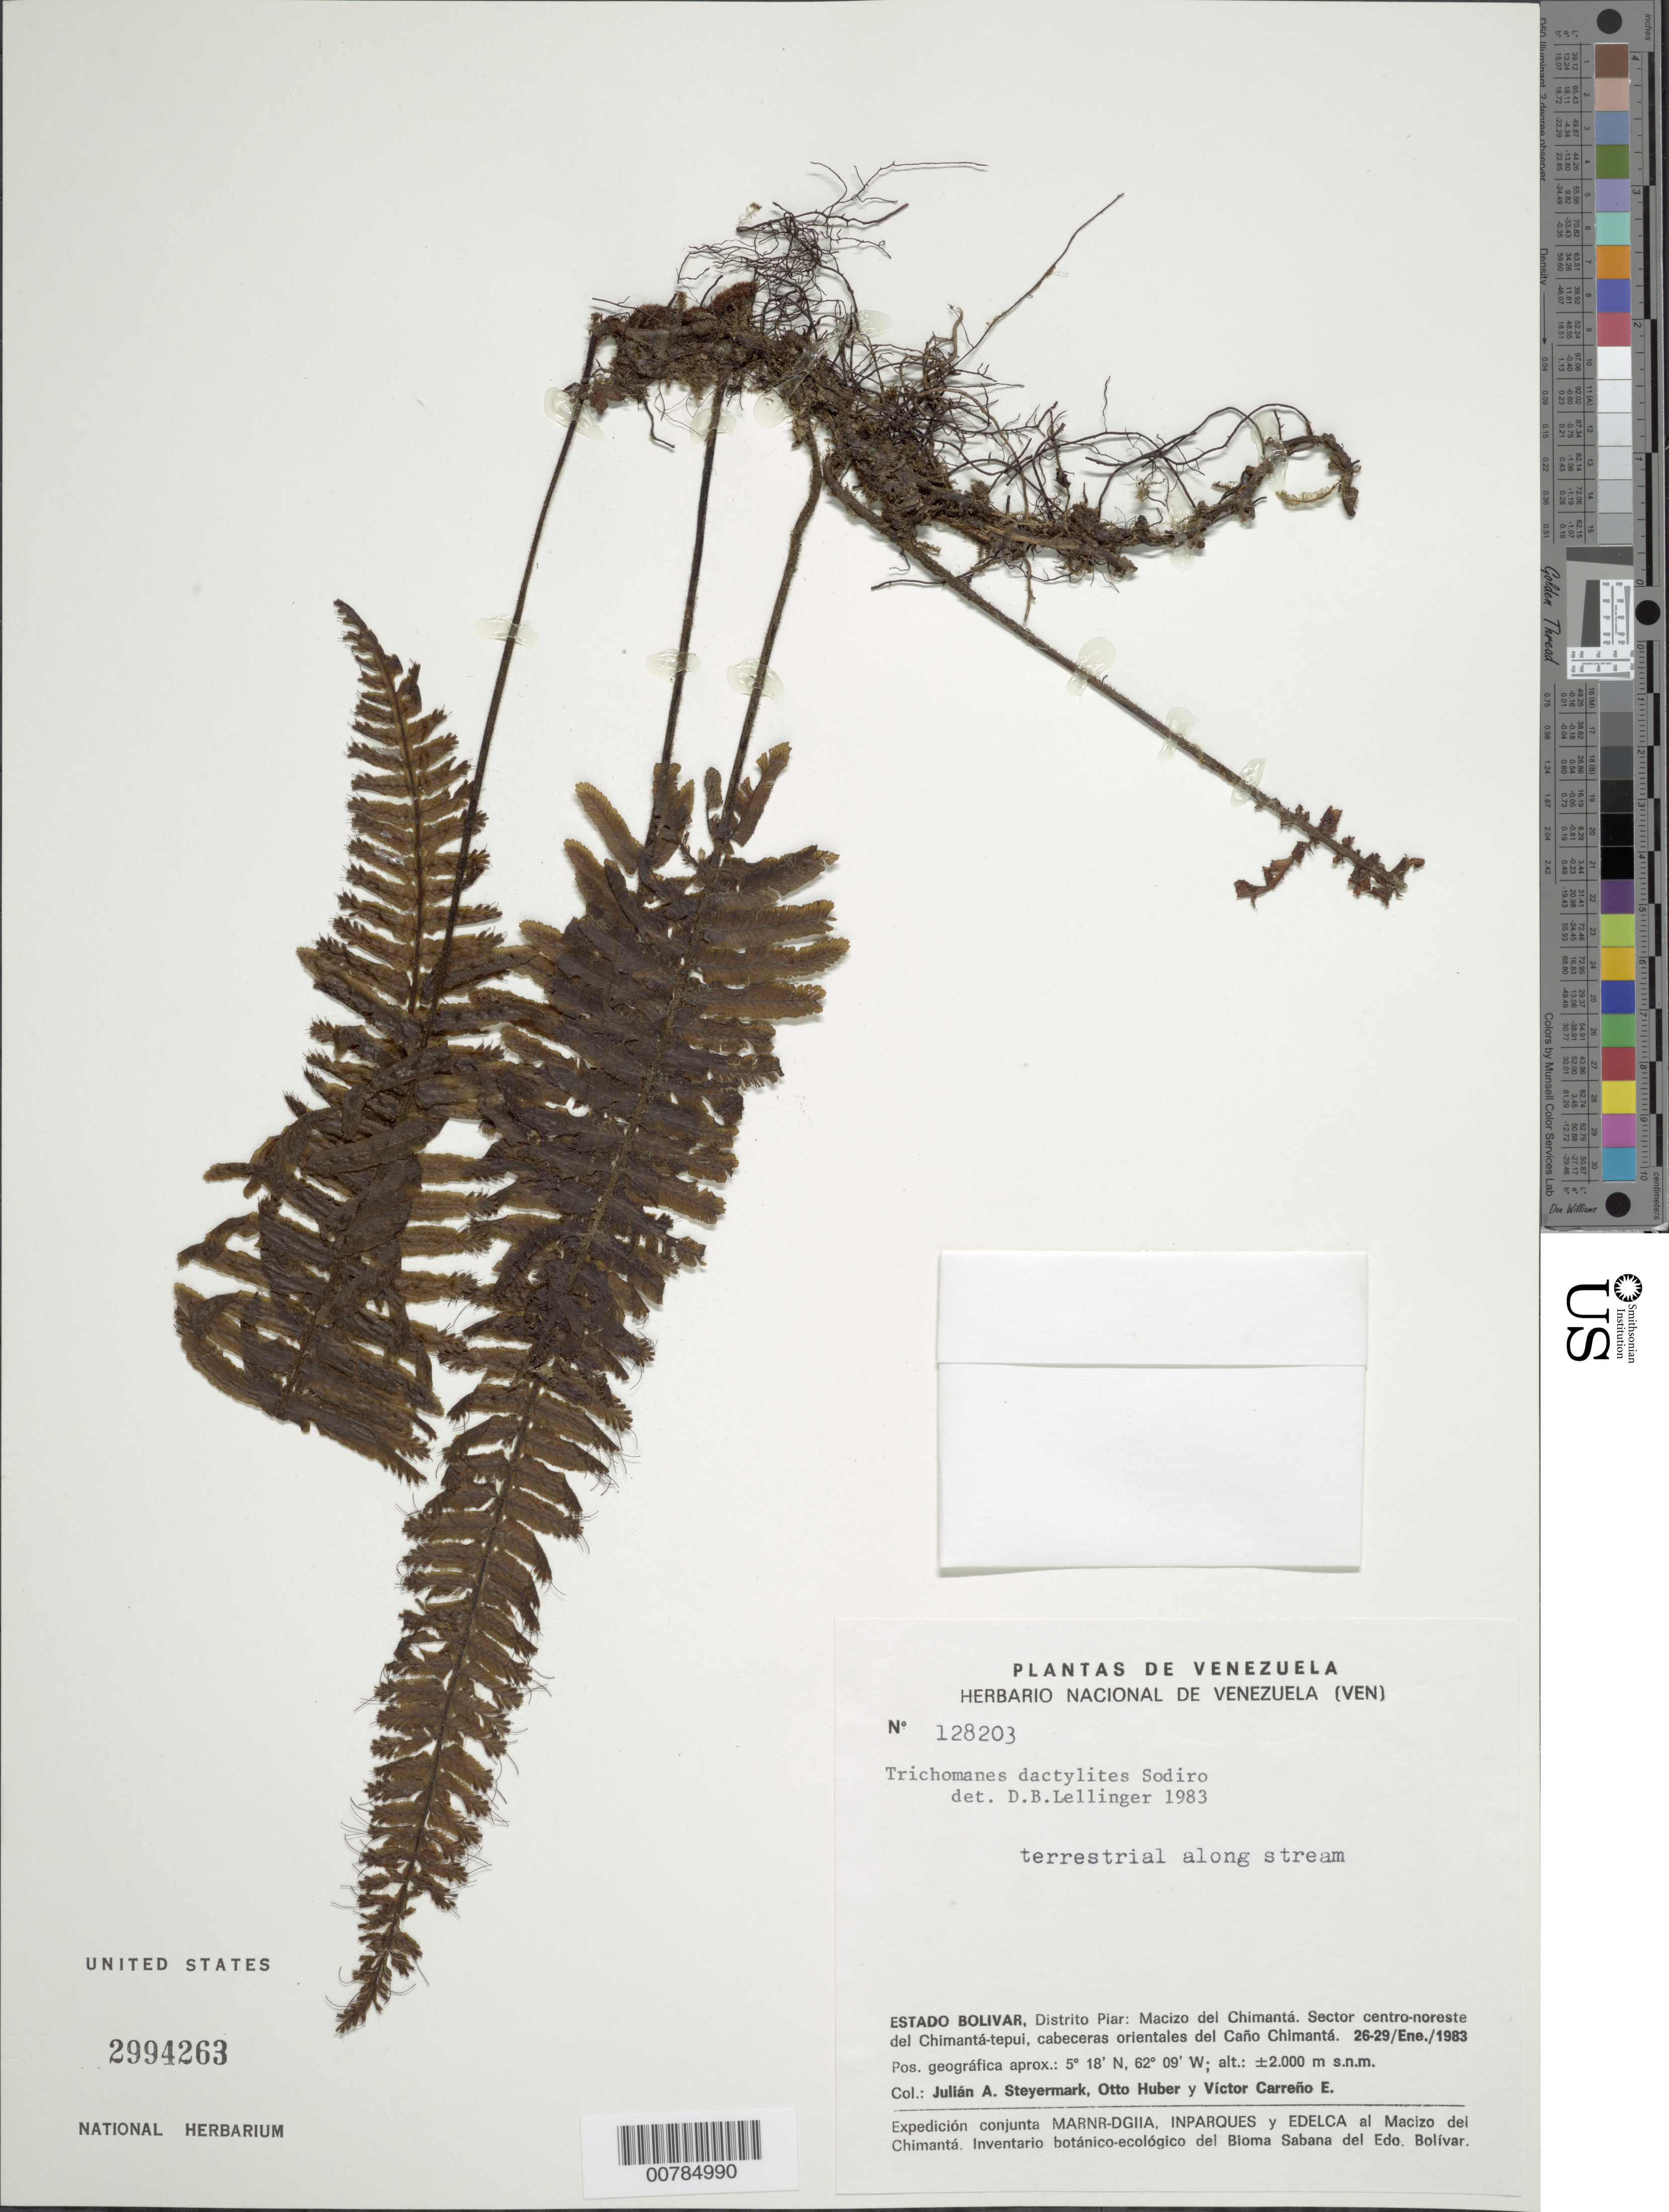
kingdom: Plantae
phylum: Tracheophyta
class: Polypodiopsida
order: Hymenophyllales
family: Hymenophyllaceae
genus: Trichomanes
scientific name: Trichomanes dactylites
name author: Sodiro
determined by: Lellinger, David B., (BOT), Smithsonian Institution - National Museum of Natural History (UNITED STATES)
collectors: J. Steyermark, O. Huber & V. Carreño E.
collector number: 128203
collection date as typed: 26-Jan-83 to 29-Jan-83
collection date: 1983-01-26/1983-01-29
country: Venezuela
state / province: Bolívar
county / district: Piar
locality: Macizo del Chimantá, sector centro-noreste del Chimantá-tepuí, cabeceras orientales del Caño Chimantá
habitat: Along stream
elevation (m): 2000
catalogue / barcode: US 2994263